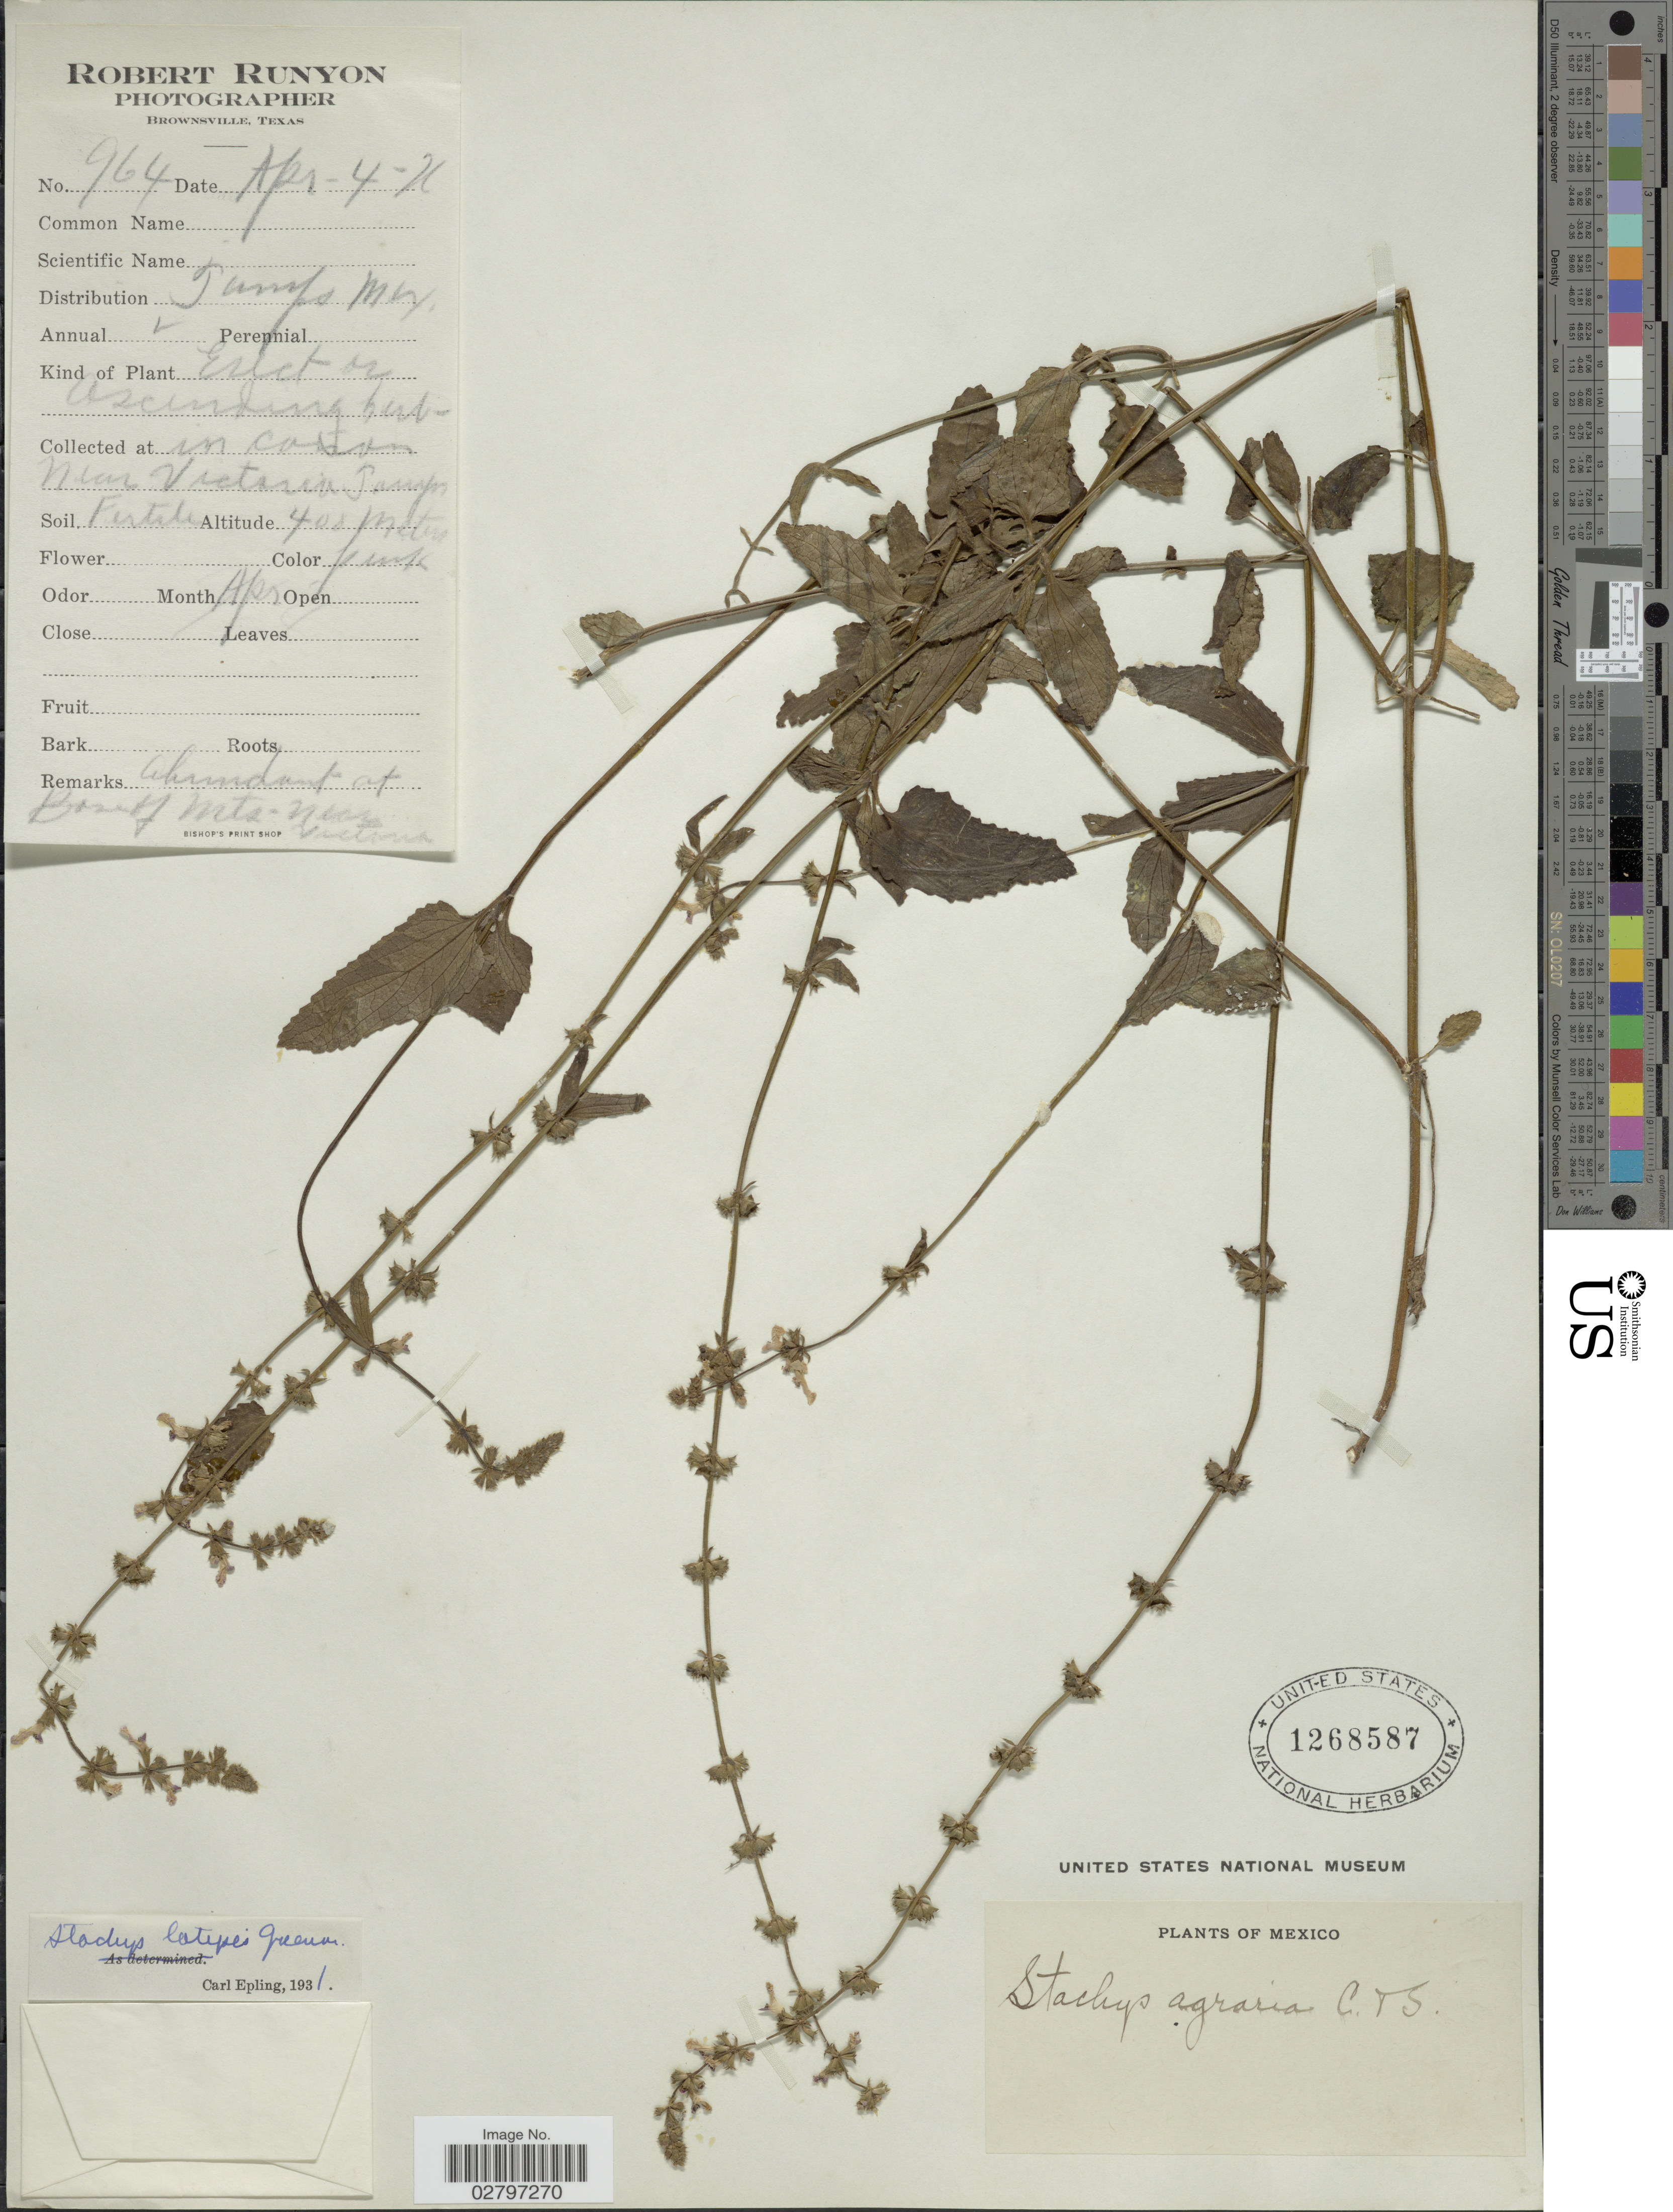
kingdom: Plantae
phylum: Tracheophyta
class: Magnoliopsida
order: Lamiales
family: Lamiaceae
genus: Stachys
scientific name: Stachys latipes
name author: Greenm.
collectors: R. Runyon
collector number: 964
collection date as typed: Transcribed d/m/y: 4/4/26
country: Mexico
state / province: Tamaulipas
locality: Tamps Mex., near Victoria.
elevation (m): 400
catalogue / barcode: US 1268587